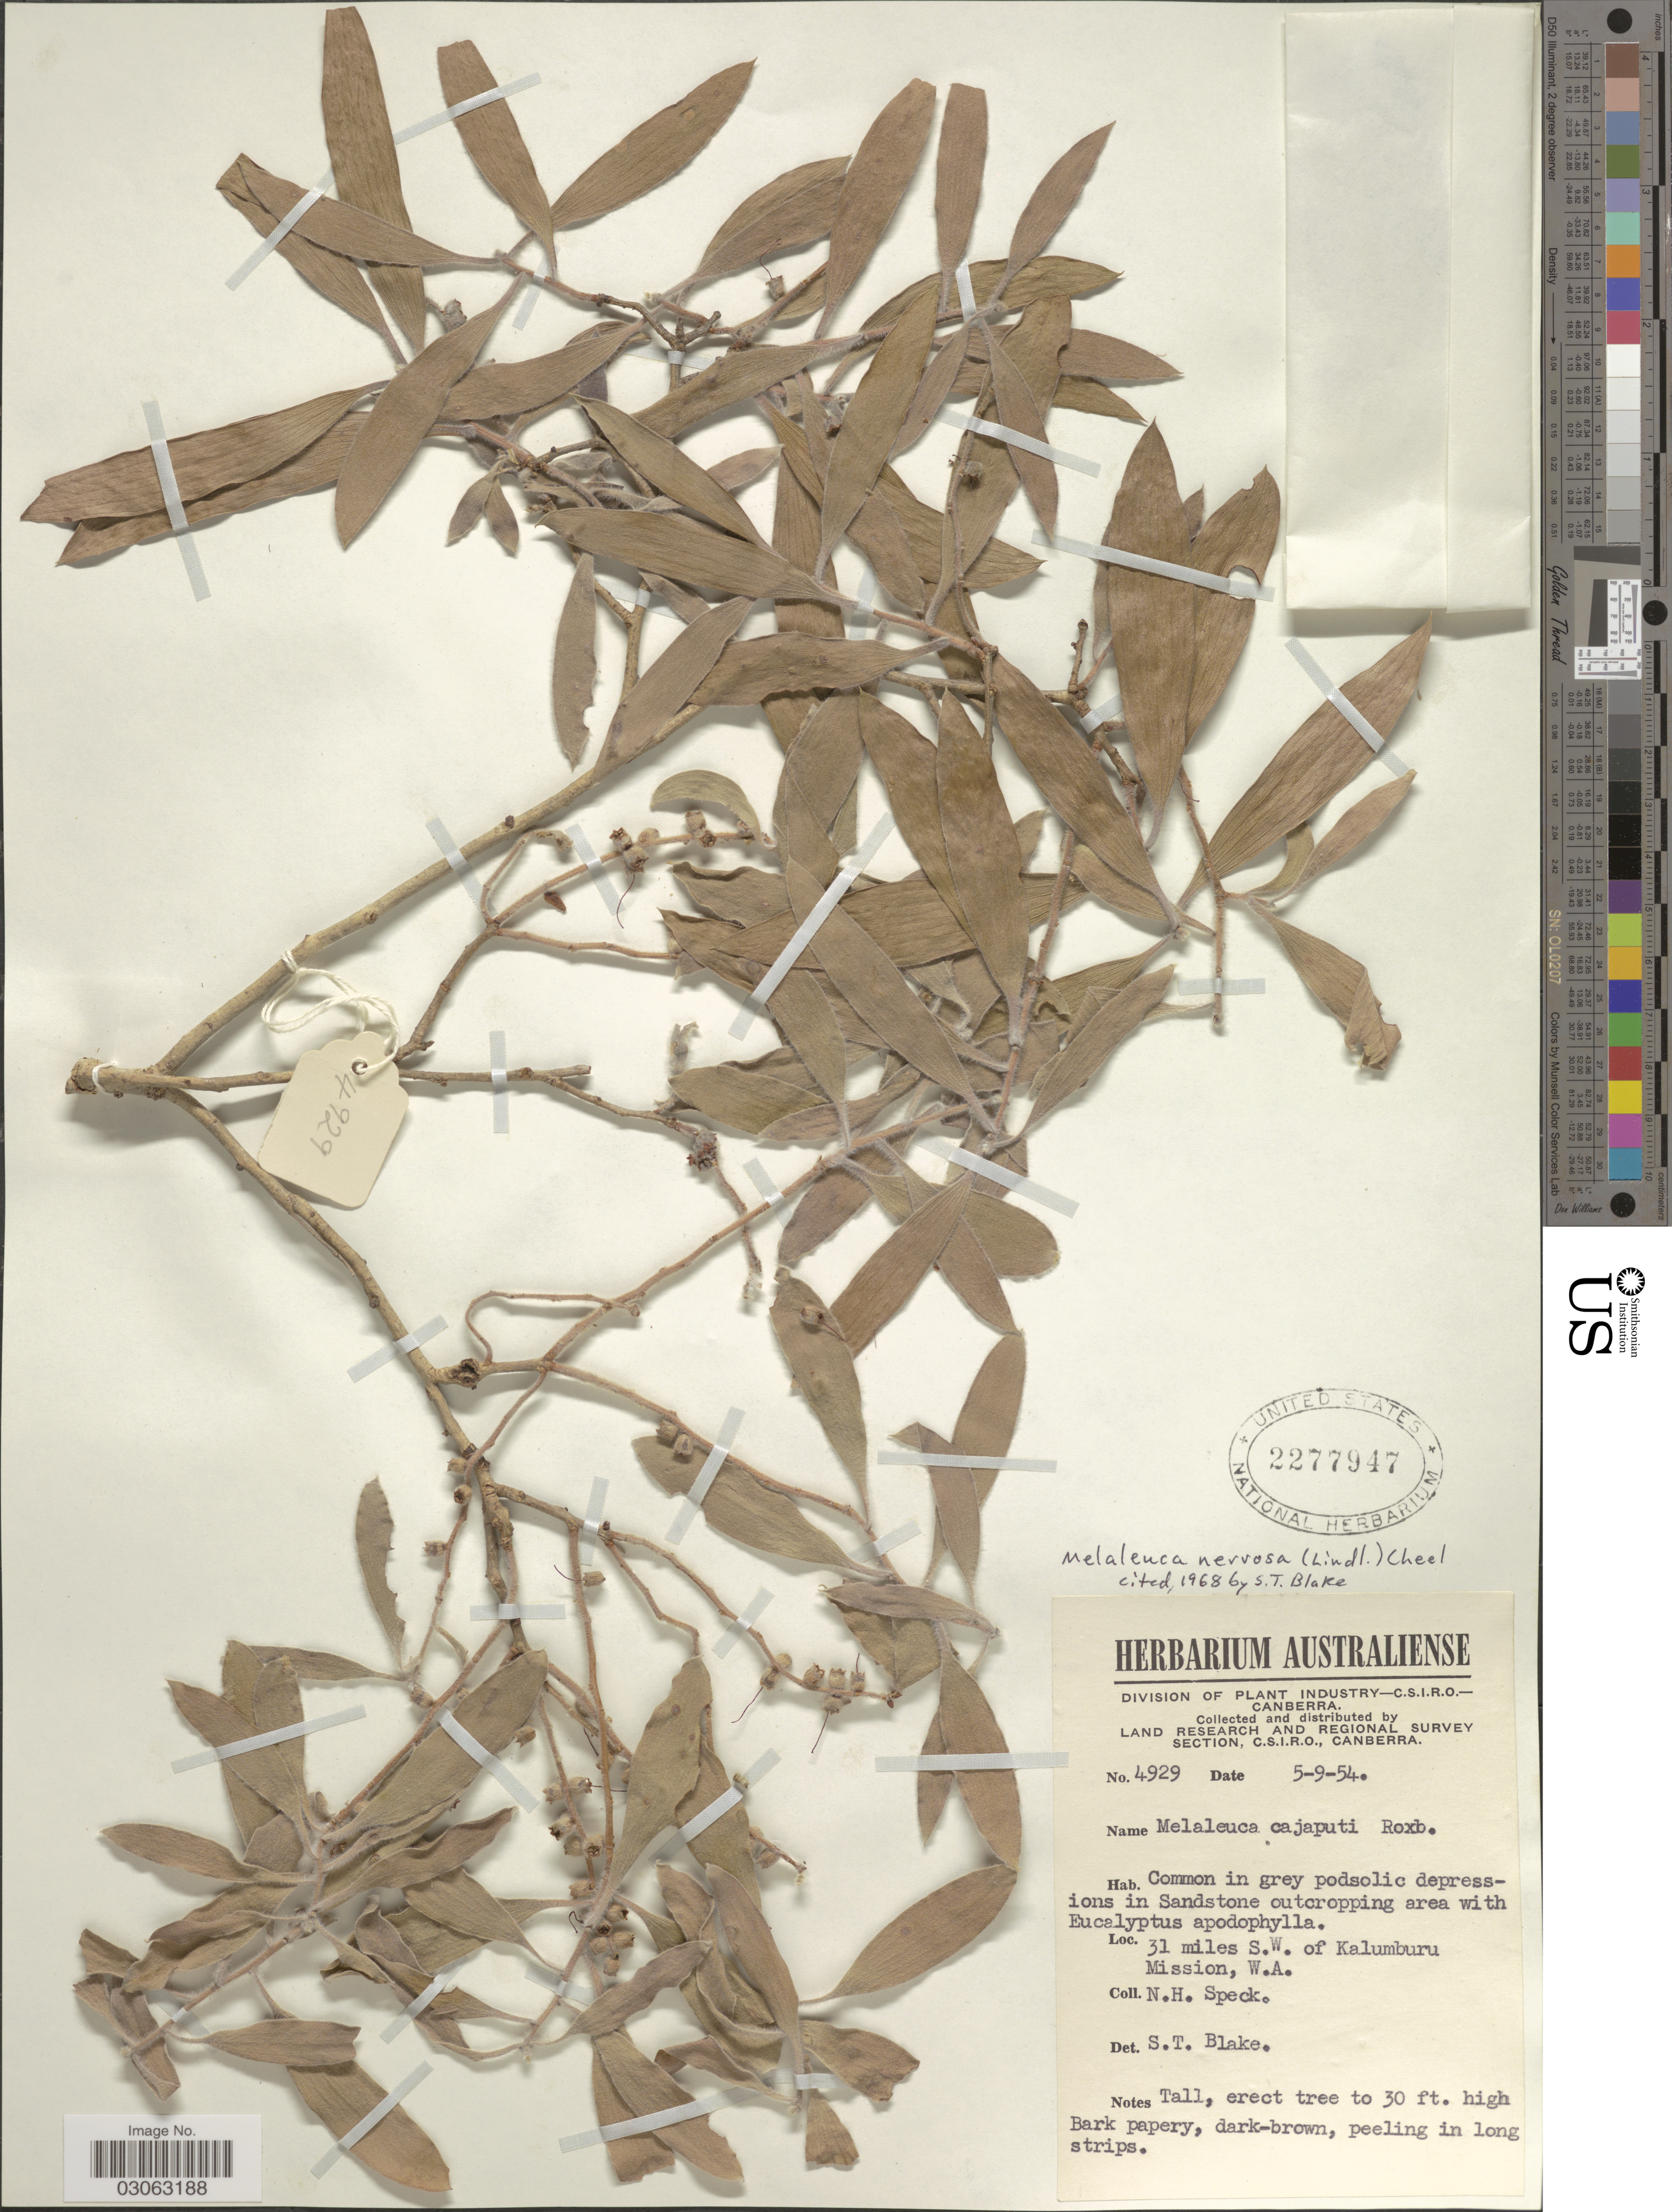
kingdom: Plantae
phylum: Tracheophyta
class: Magnoliopsida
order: Myrtales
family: Myrtaceae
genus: Melaleuca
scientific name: Melaleuca nervosa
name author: (Lindl.) Cheel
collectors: N. Speck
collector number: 4929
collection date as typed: Transcribed d/m/y: 5/9/54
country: Australia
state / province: Western Australia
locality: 31 miles S.W. of Kalumburu Mission, W. A.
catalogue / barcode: US 2277947